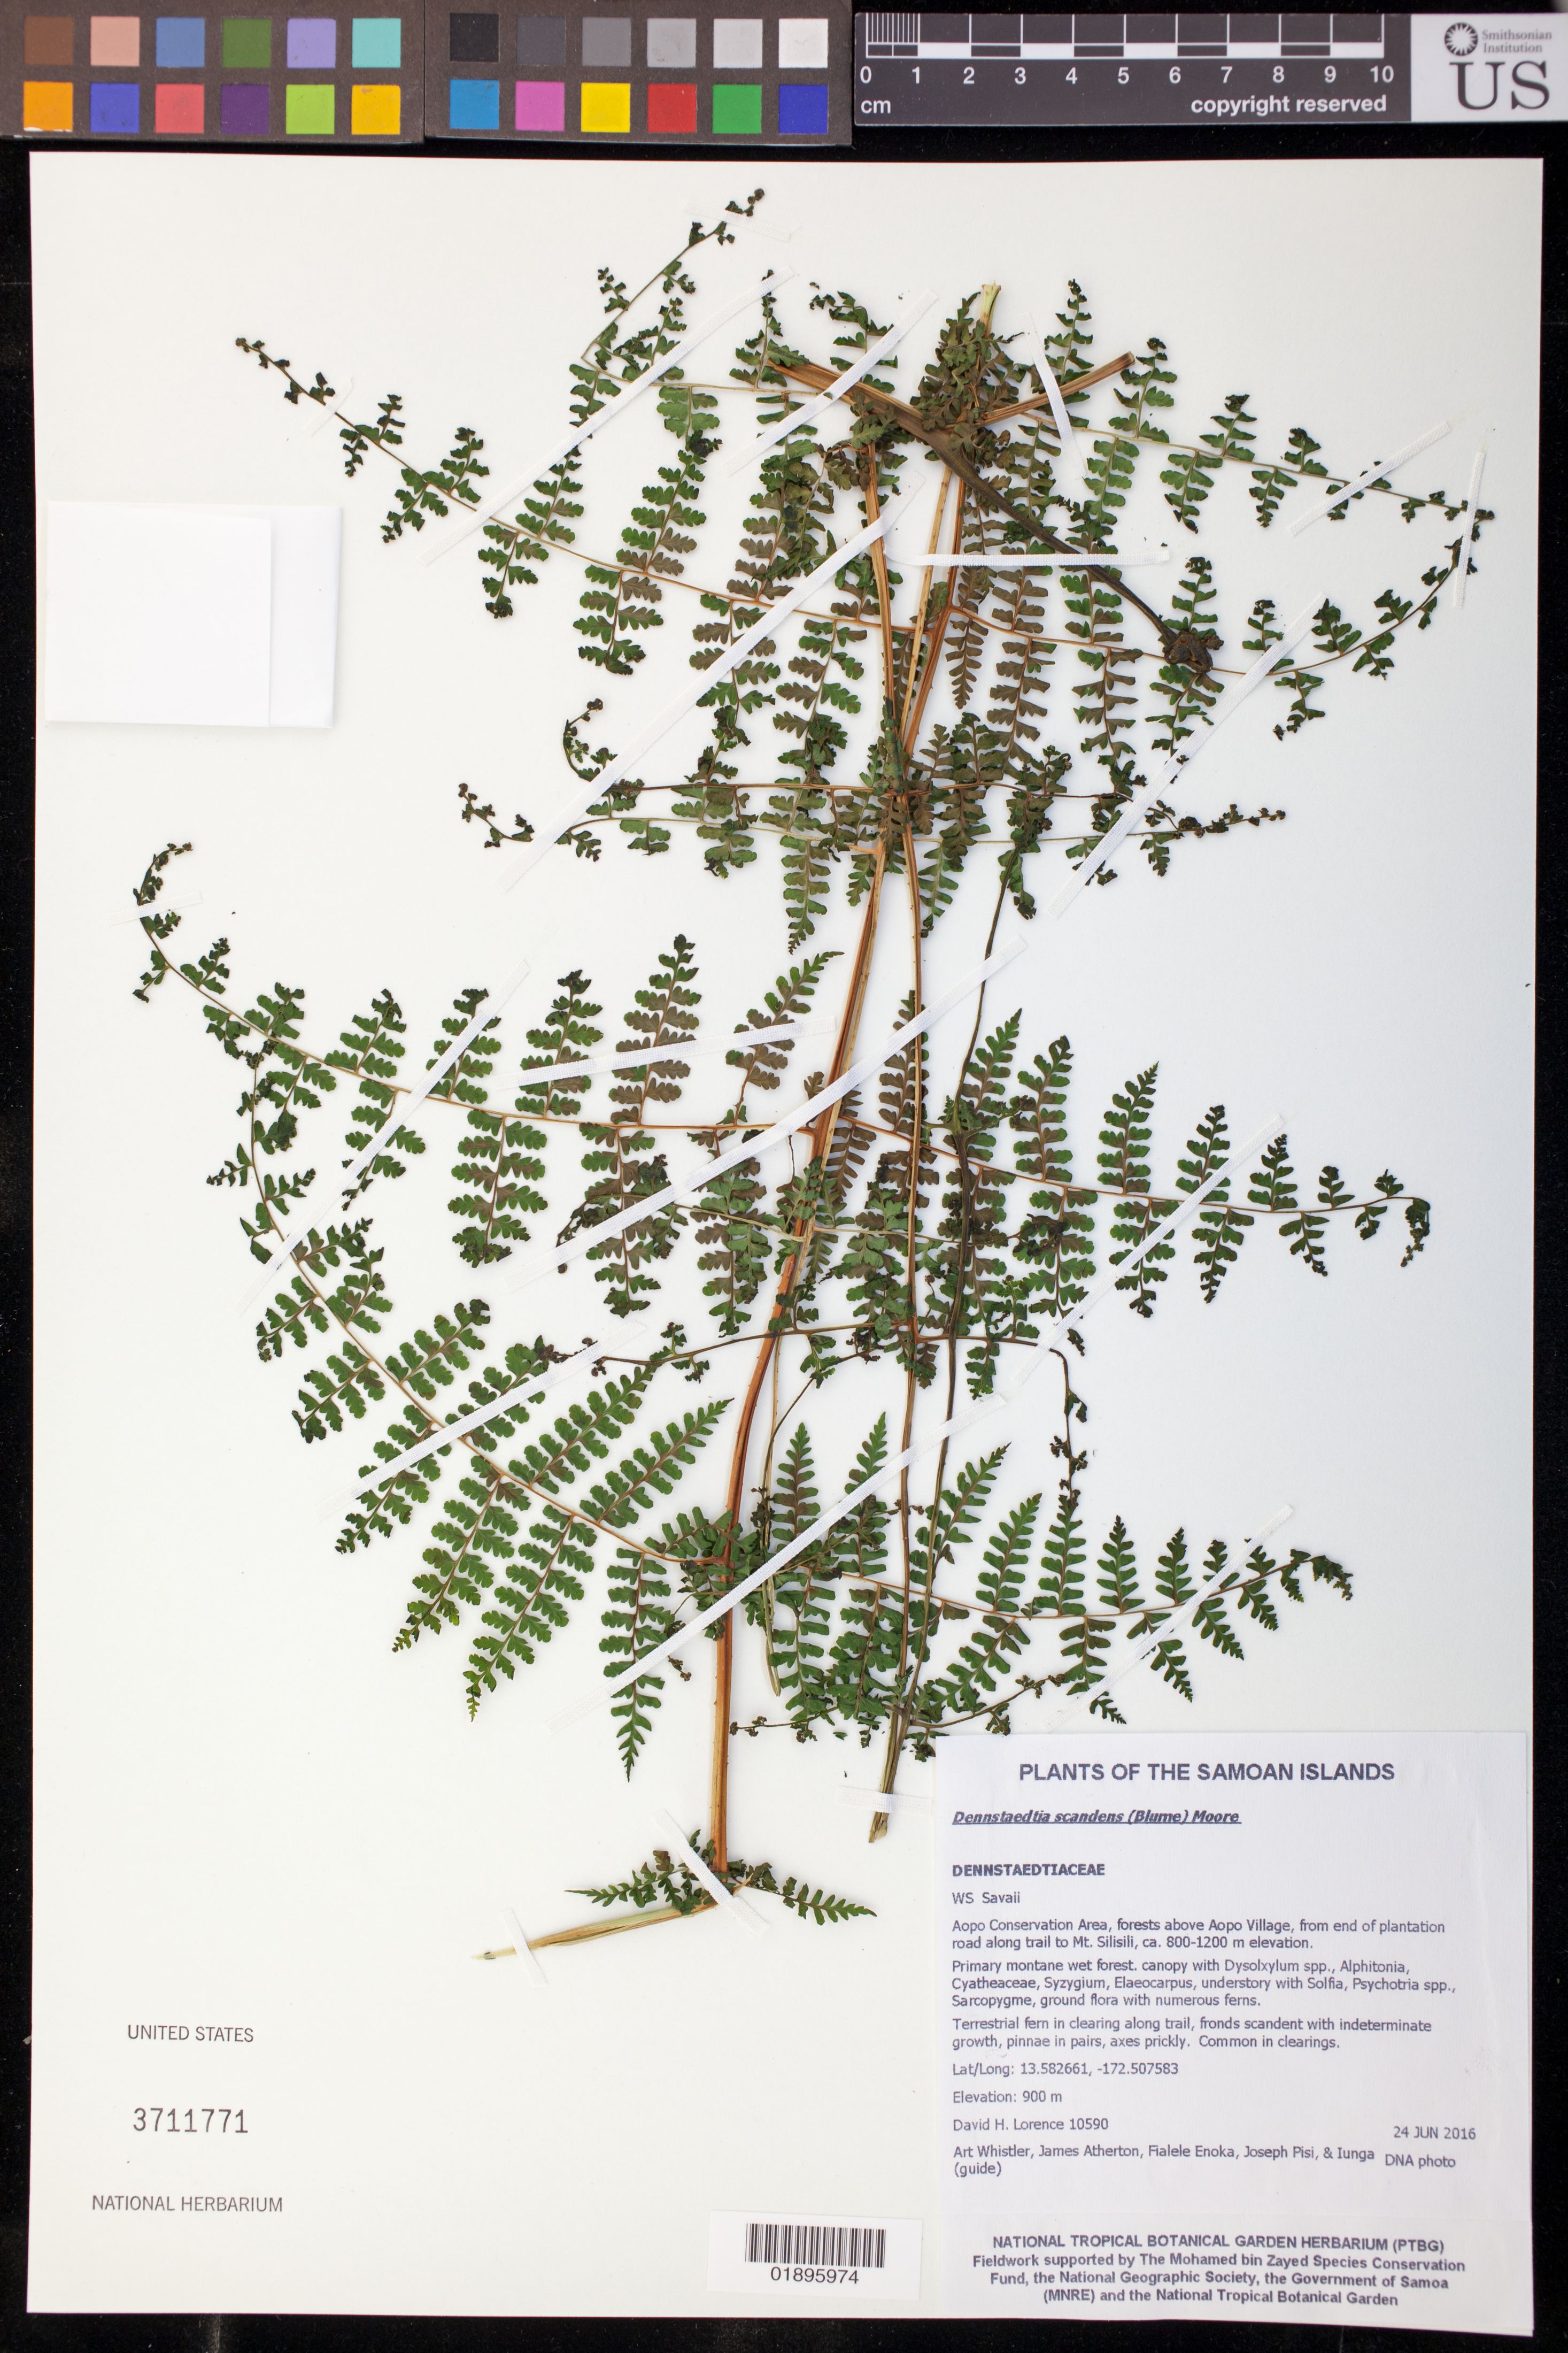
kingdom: Plantae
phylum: Tracheophyta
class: Polypodiopsida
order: Polypodiales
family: Dennstaedtiaceae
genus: Dennstaedtia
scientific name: Dennstaedtia scandens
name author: (Blume) S. Moore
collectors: D. Lorence, A. Whistler, J. Atherton, F. Enoka & J. Pisi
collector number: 10590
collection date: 2016-06-24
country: Samoa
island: Savai'i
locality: Aopo Conservation Area, forests above Aopo Village, from end of plantation road along trail to Mt. Silisili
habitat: Primary montane wet forest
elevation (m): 900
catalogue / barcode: US 3711771